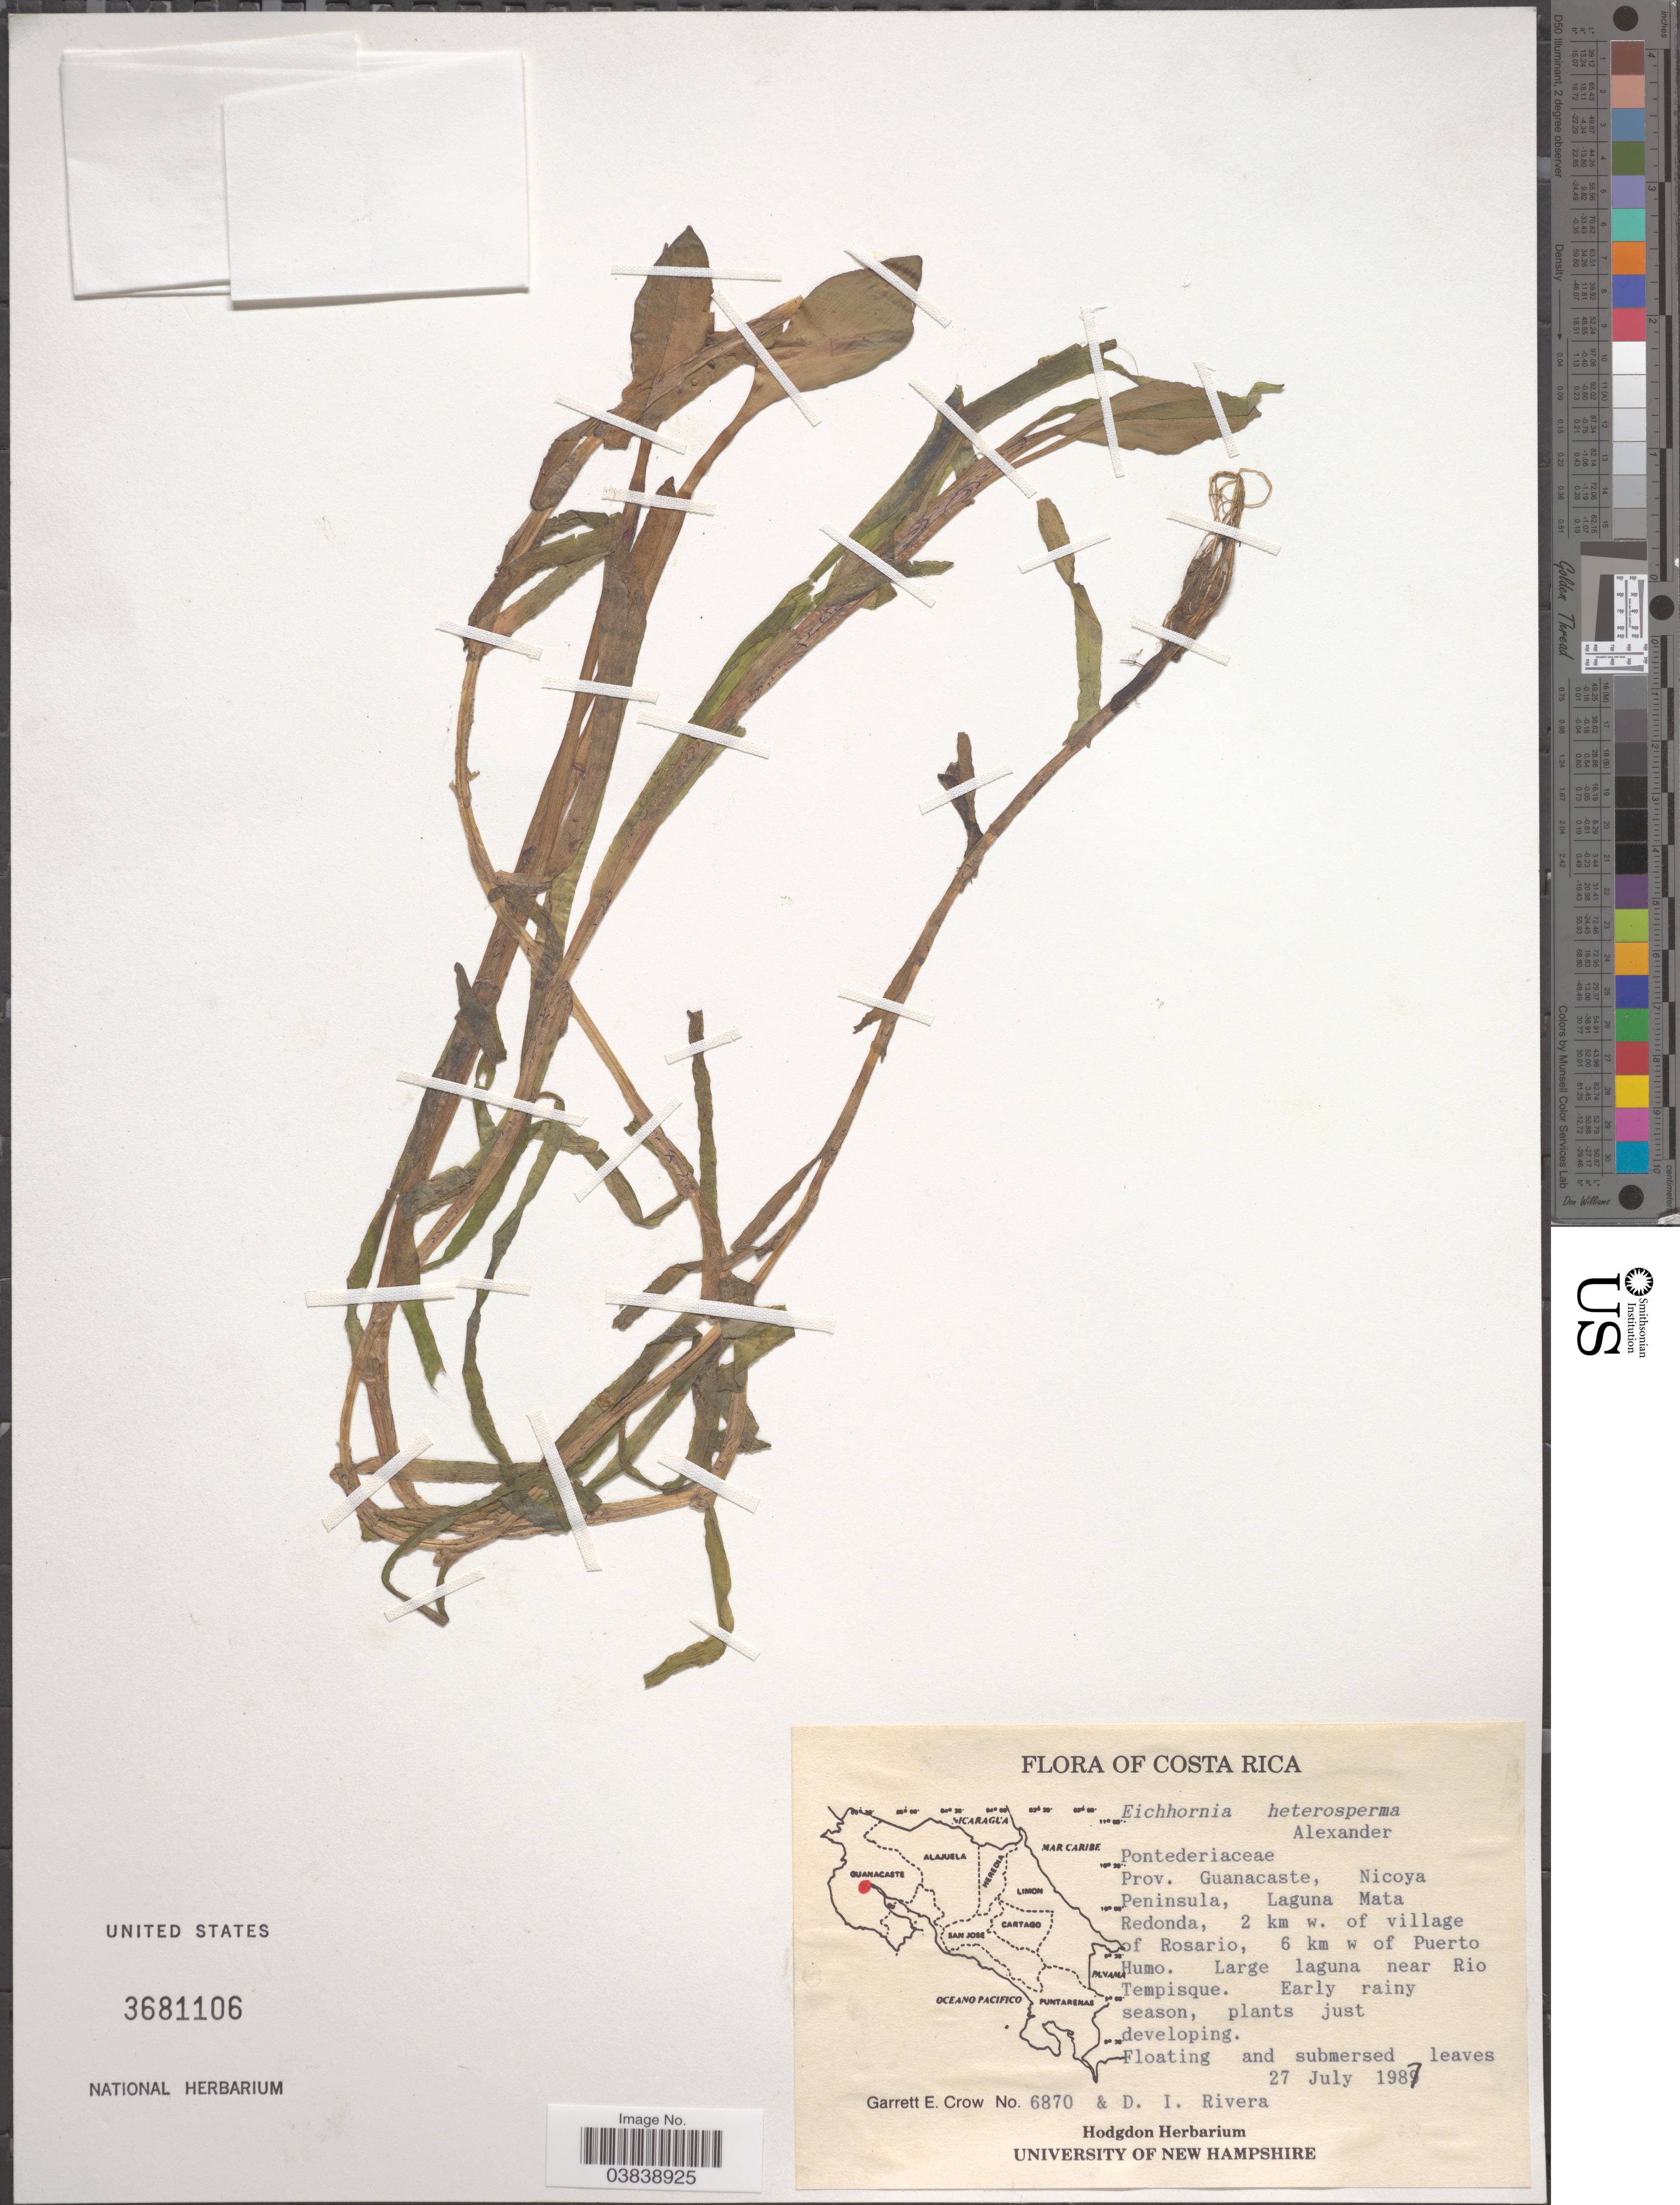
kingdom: Plantae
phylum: Tracheophyta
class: Liliopsida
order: Commelinales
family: Pontederiaceae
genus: Eichhornia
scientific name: Eichhornia heterosperma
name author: Alexander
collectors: G. E. Crow & D. Rivera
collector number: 6870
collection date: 1987-07-27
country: Costa Rica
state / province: Guanacaste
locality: Nicoya Peninsula, Laguna Mata Redonda, 2 km w. of village of Rosario, 6 km w of Puerto Humo. Near Rio Tempisque.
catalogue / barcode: US 3681106